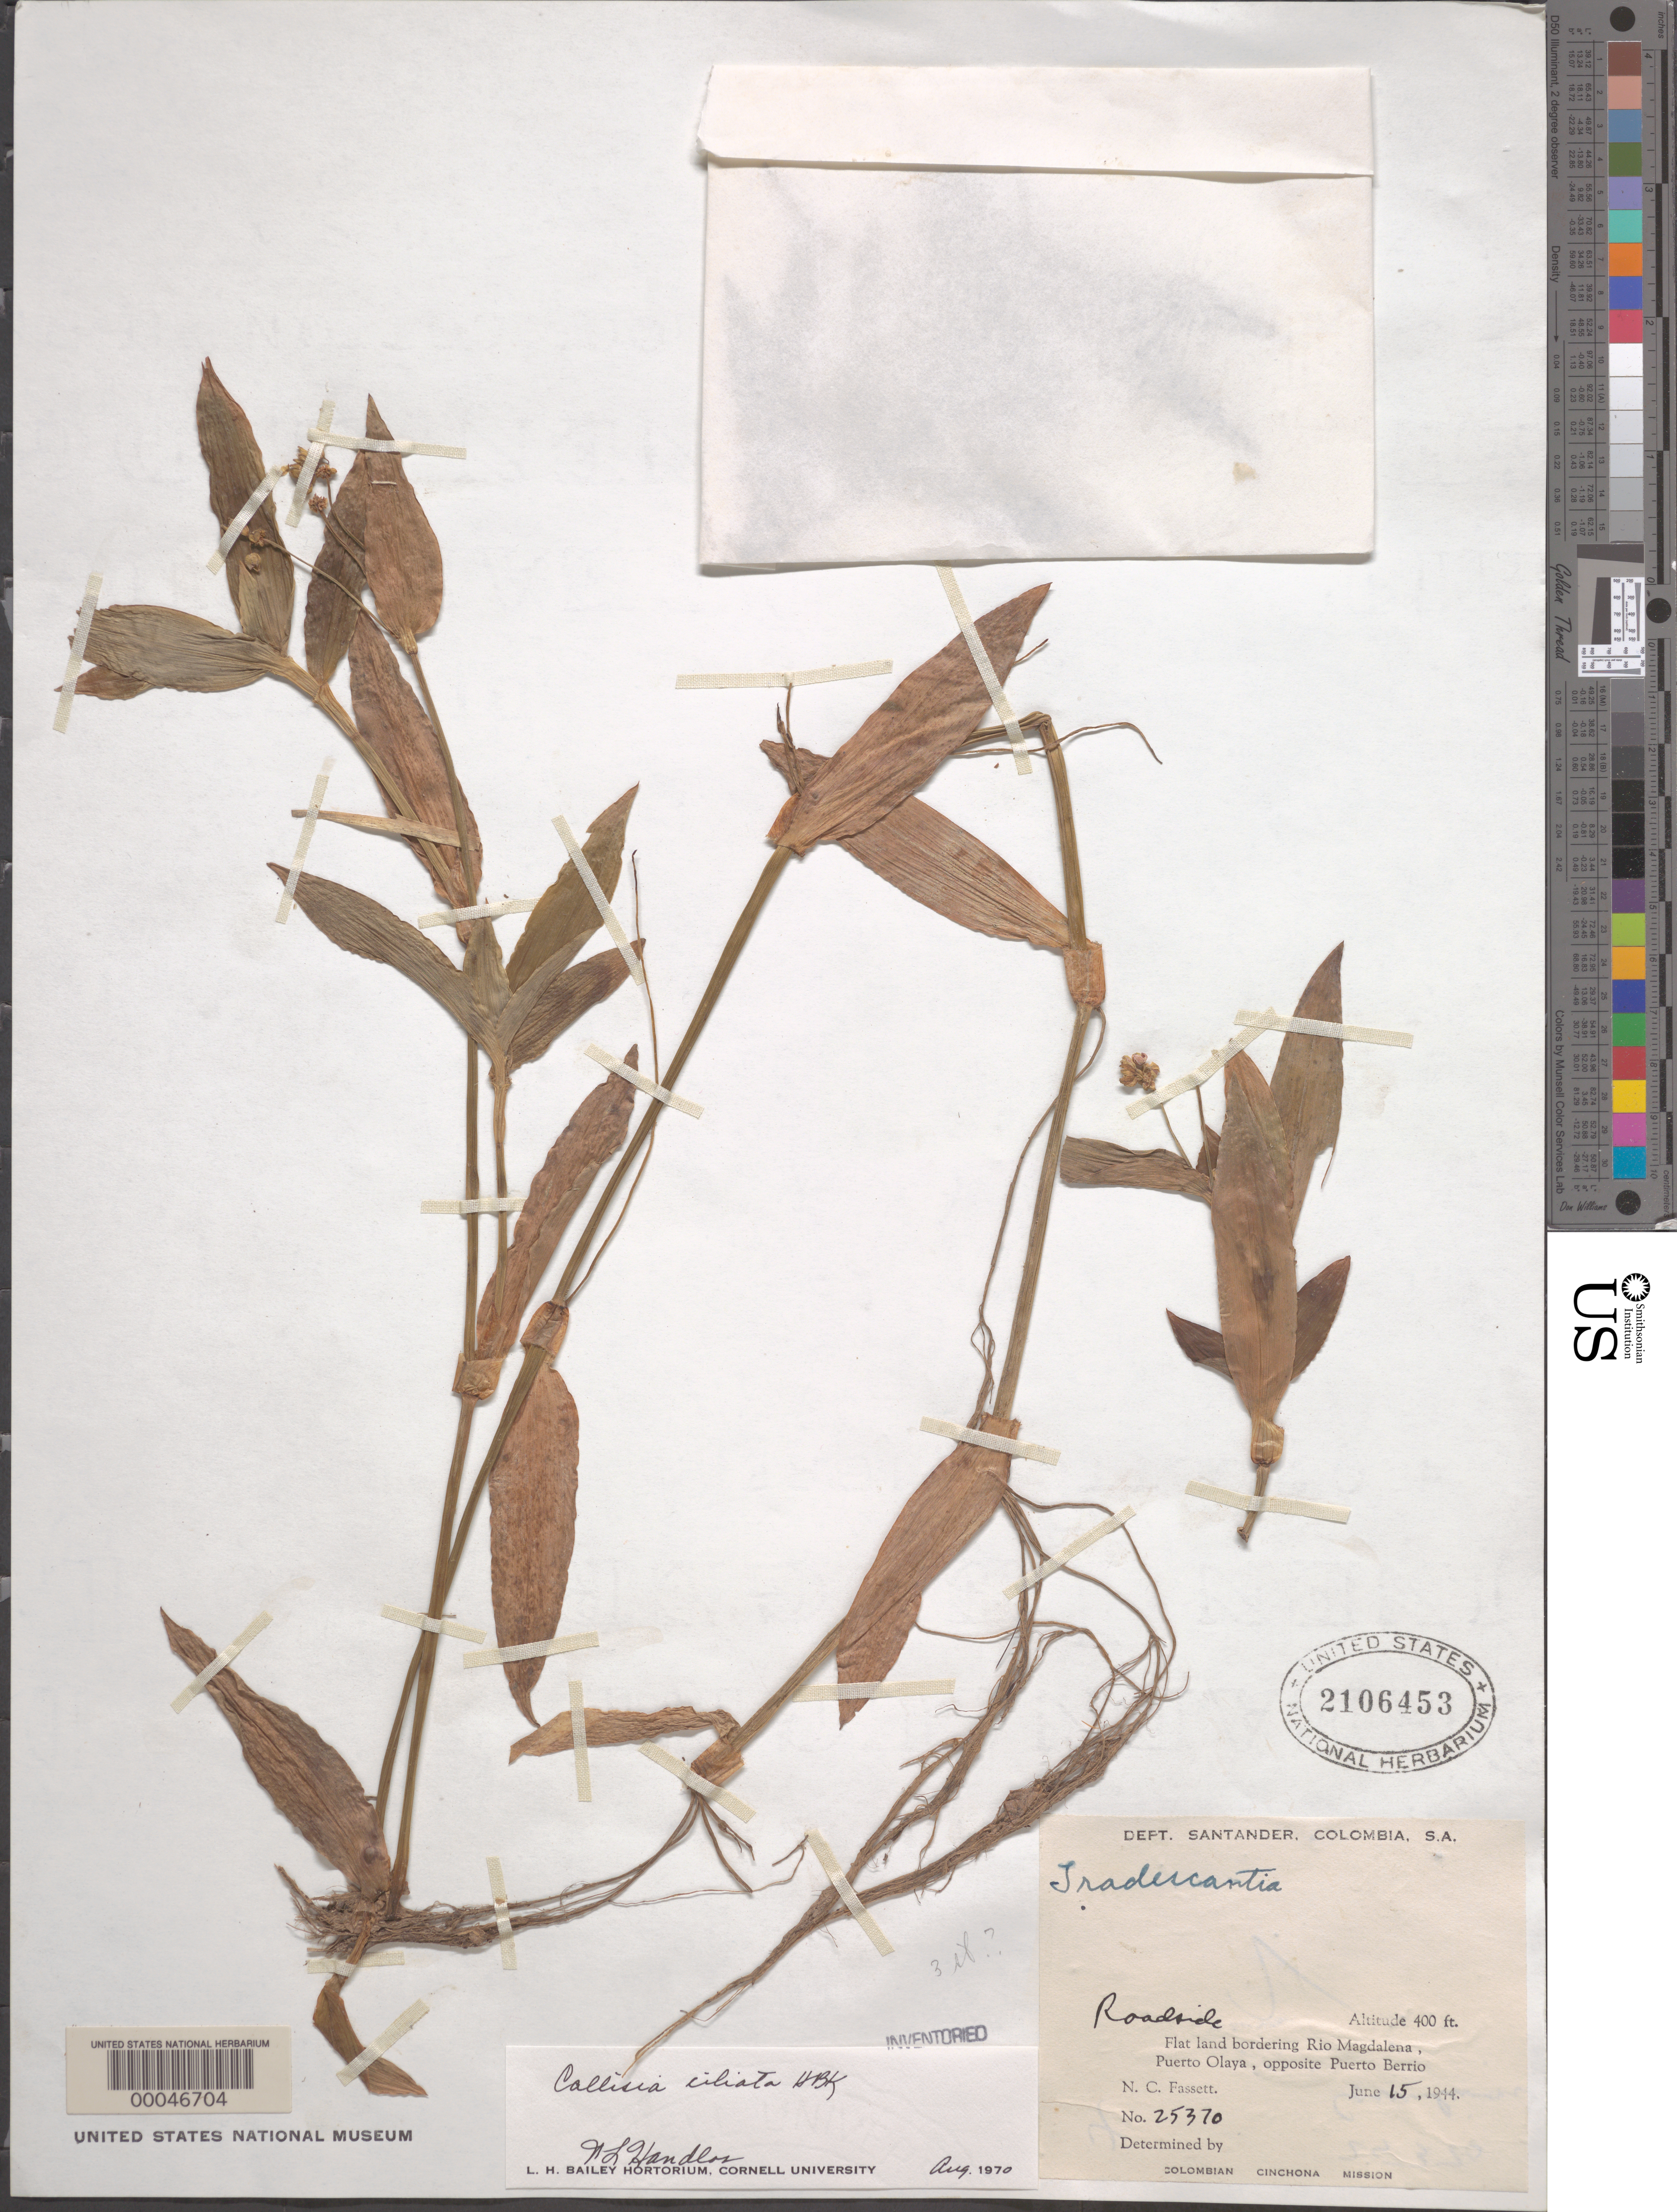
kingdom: Plantae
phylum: Tracheophyta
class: Liliopsida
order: Commelinales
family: Commelinaceae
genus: Callisia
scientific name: Callisia ciliata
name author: Kunth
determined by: Handlos, W. L.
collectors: N. C. Fassett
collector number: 25370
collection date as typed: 15 Jun 1944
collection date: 1944-06-15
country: Colombia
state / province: Santander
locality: Puerto Olaya, Rio Magdalena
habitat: Roadside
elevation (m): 122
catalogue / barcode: US 2106453